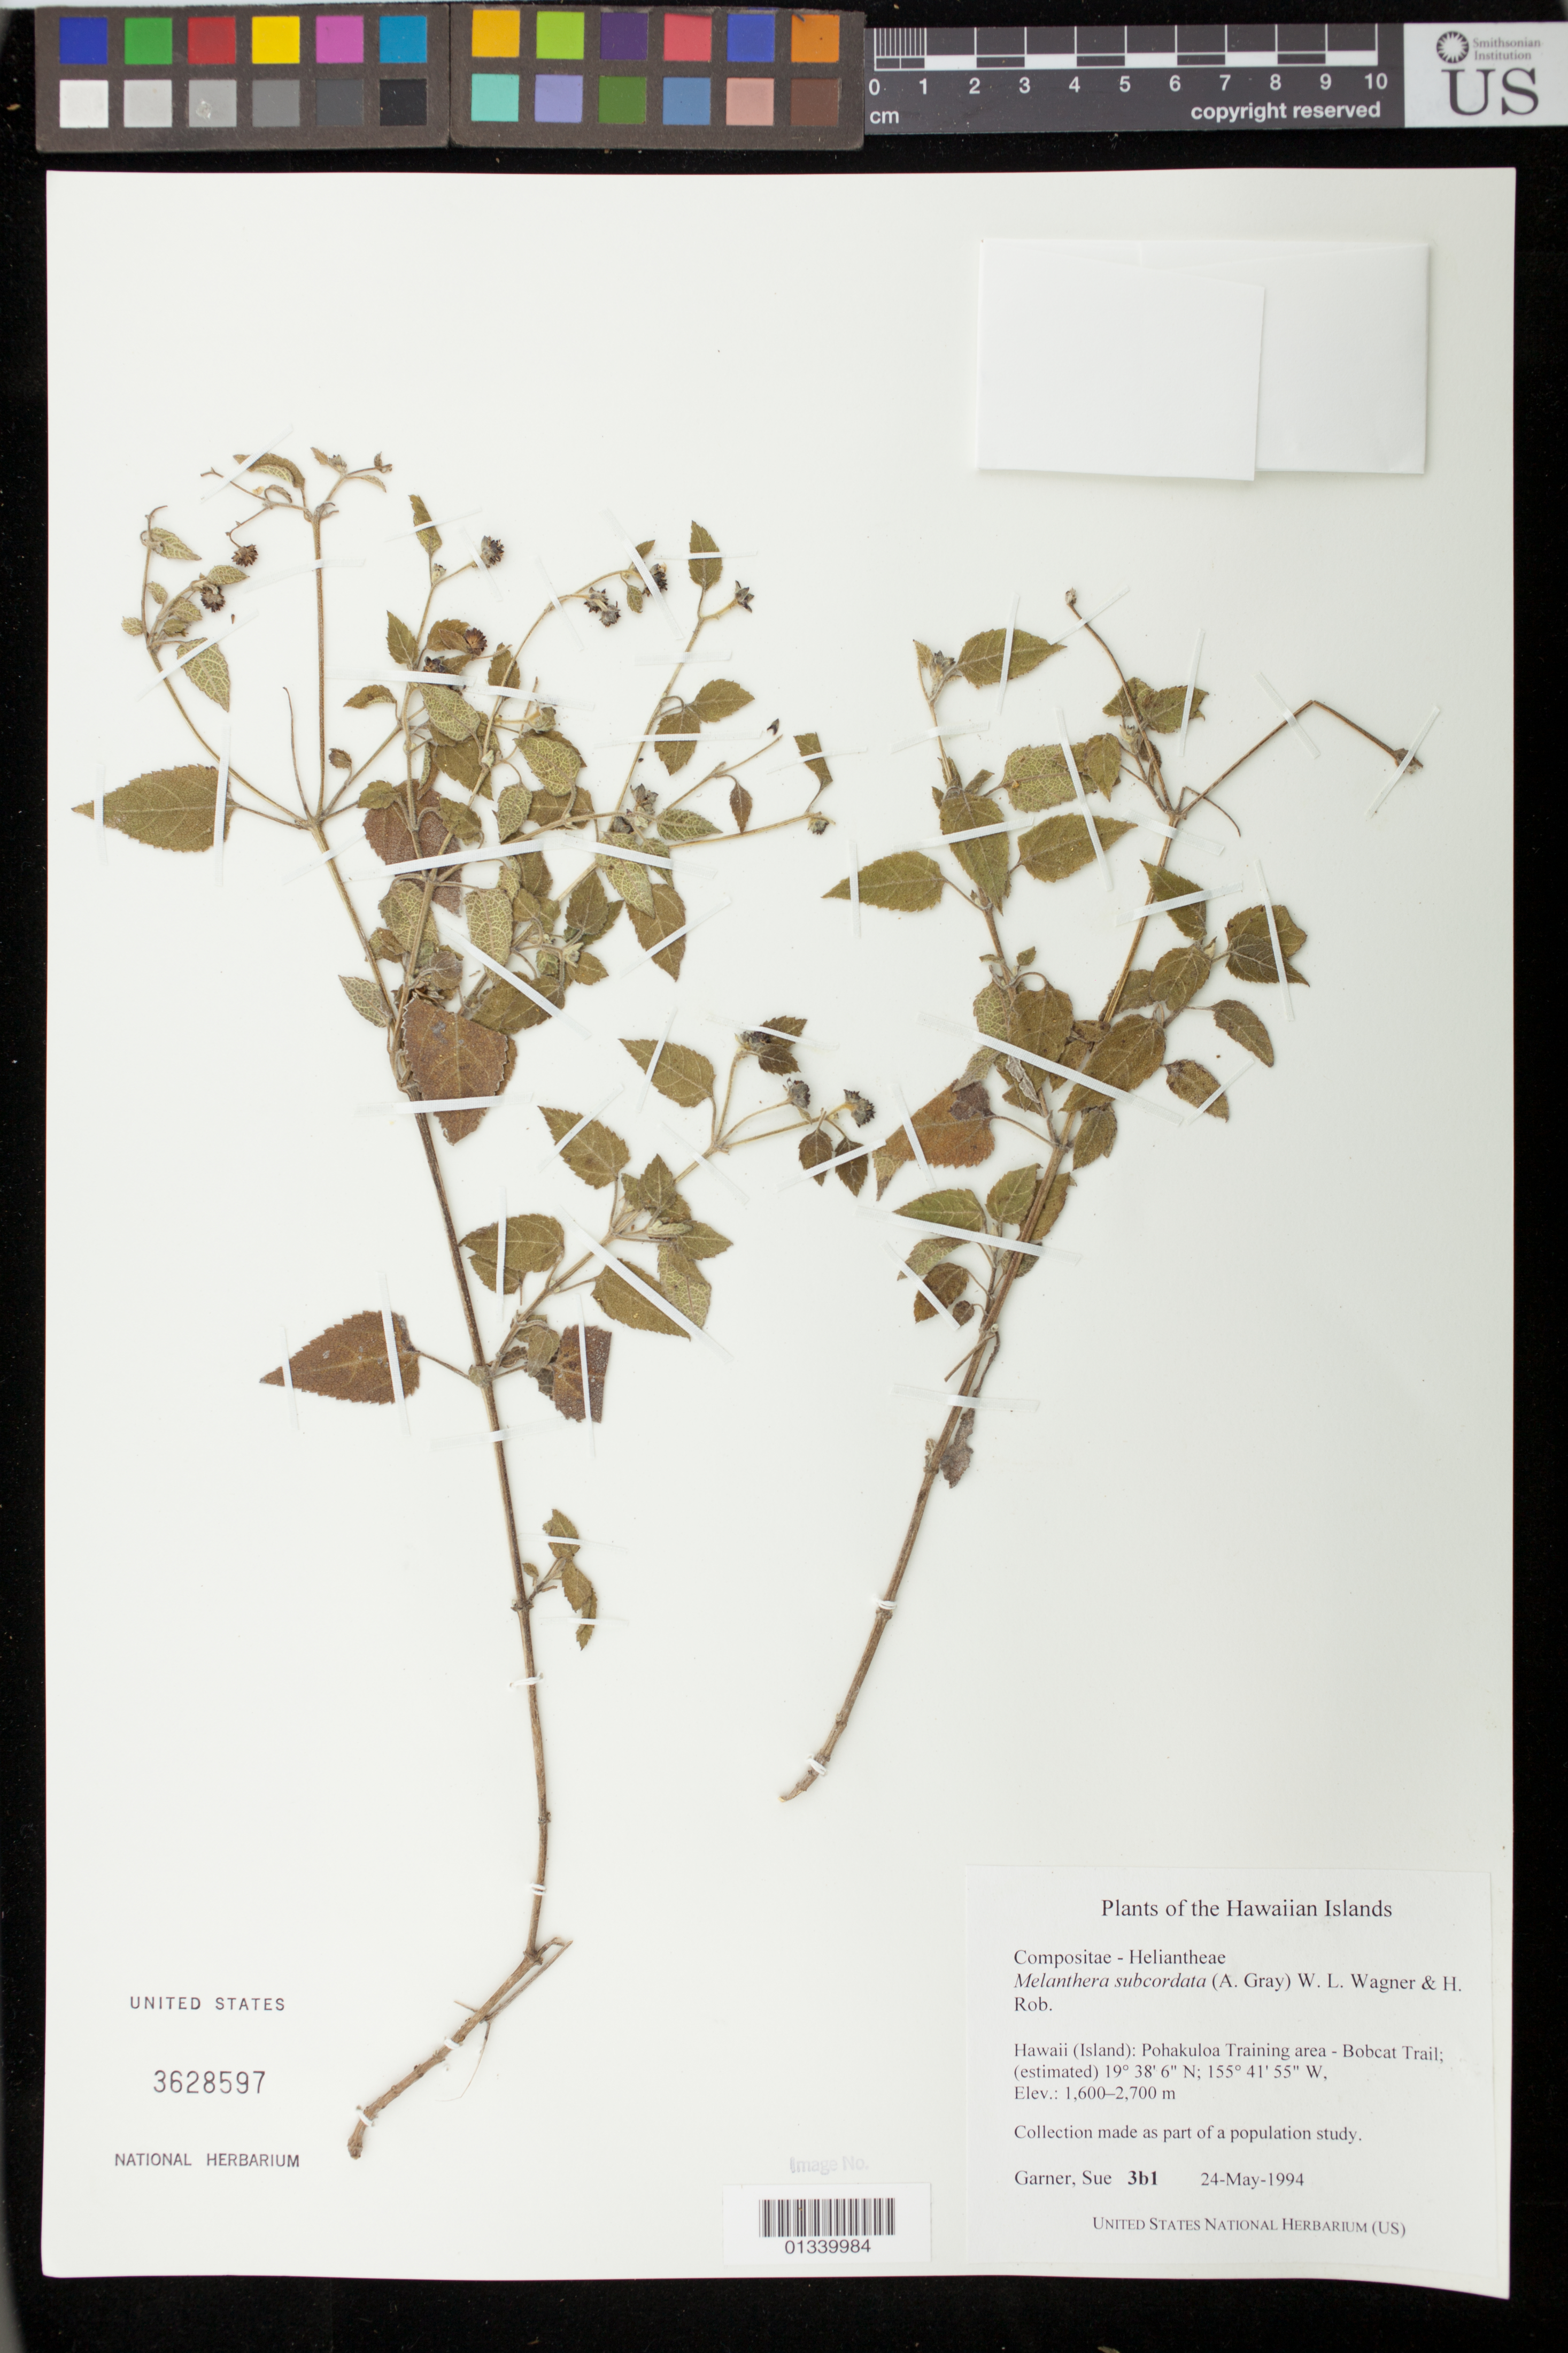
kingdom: Plantae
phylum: Tracheophyta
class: Magnoliopsida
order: Asterales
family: Asteraceae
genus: Wollastonia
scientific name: Wollastonia subcordata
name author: (A. Gray) Orchard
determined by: Wagner, W. L., (BOT), Smithsonian Institution - National Museum of Natural History (UNITED STATES)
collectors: S. Garner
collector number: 3b1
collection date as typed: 24 May 1994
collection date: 1994-05-24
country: United States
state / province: Hawaii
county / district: Hawaii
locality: Pohakuloa Training area - Bobcat Trail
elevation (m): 1600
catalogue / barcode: US 3628597